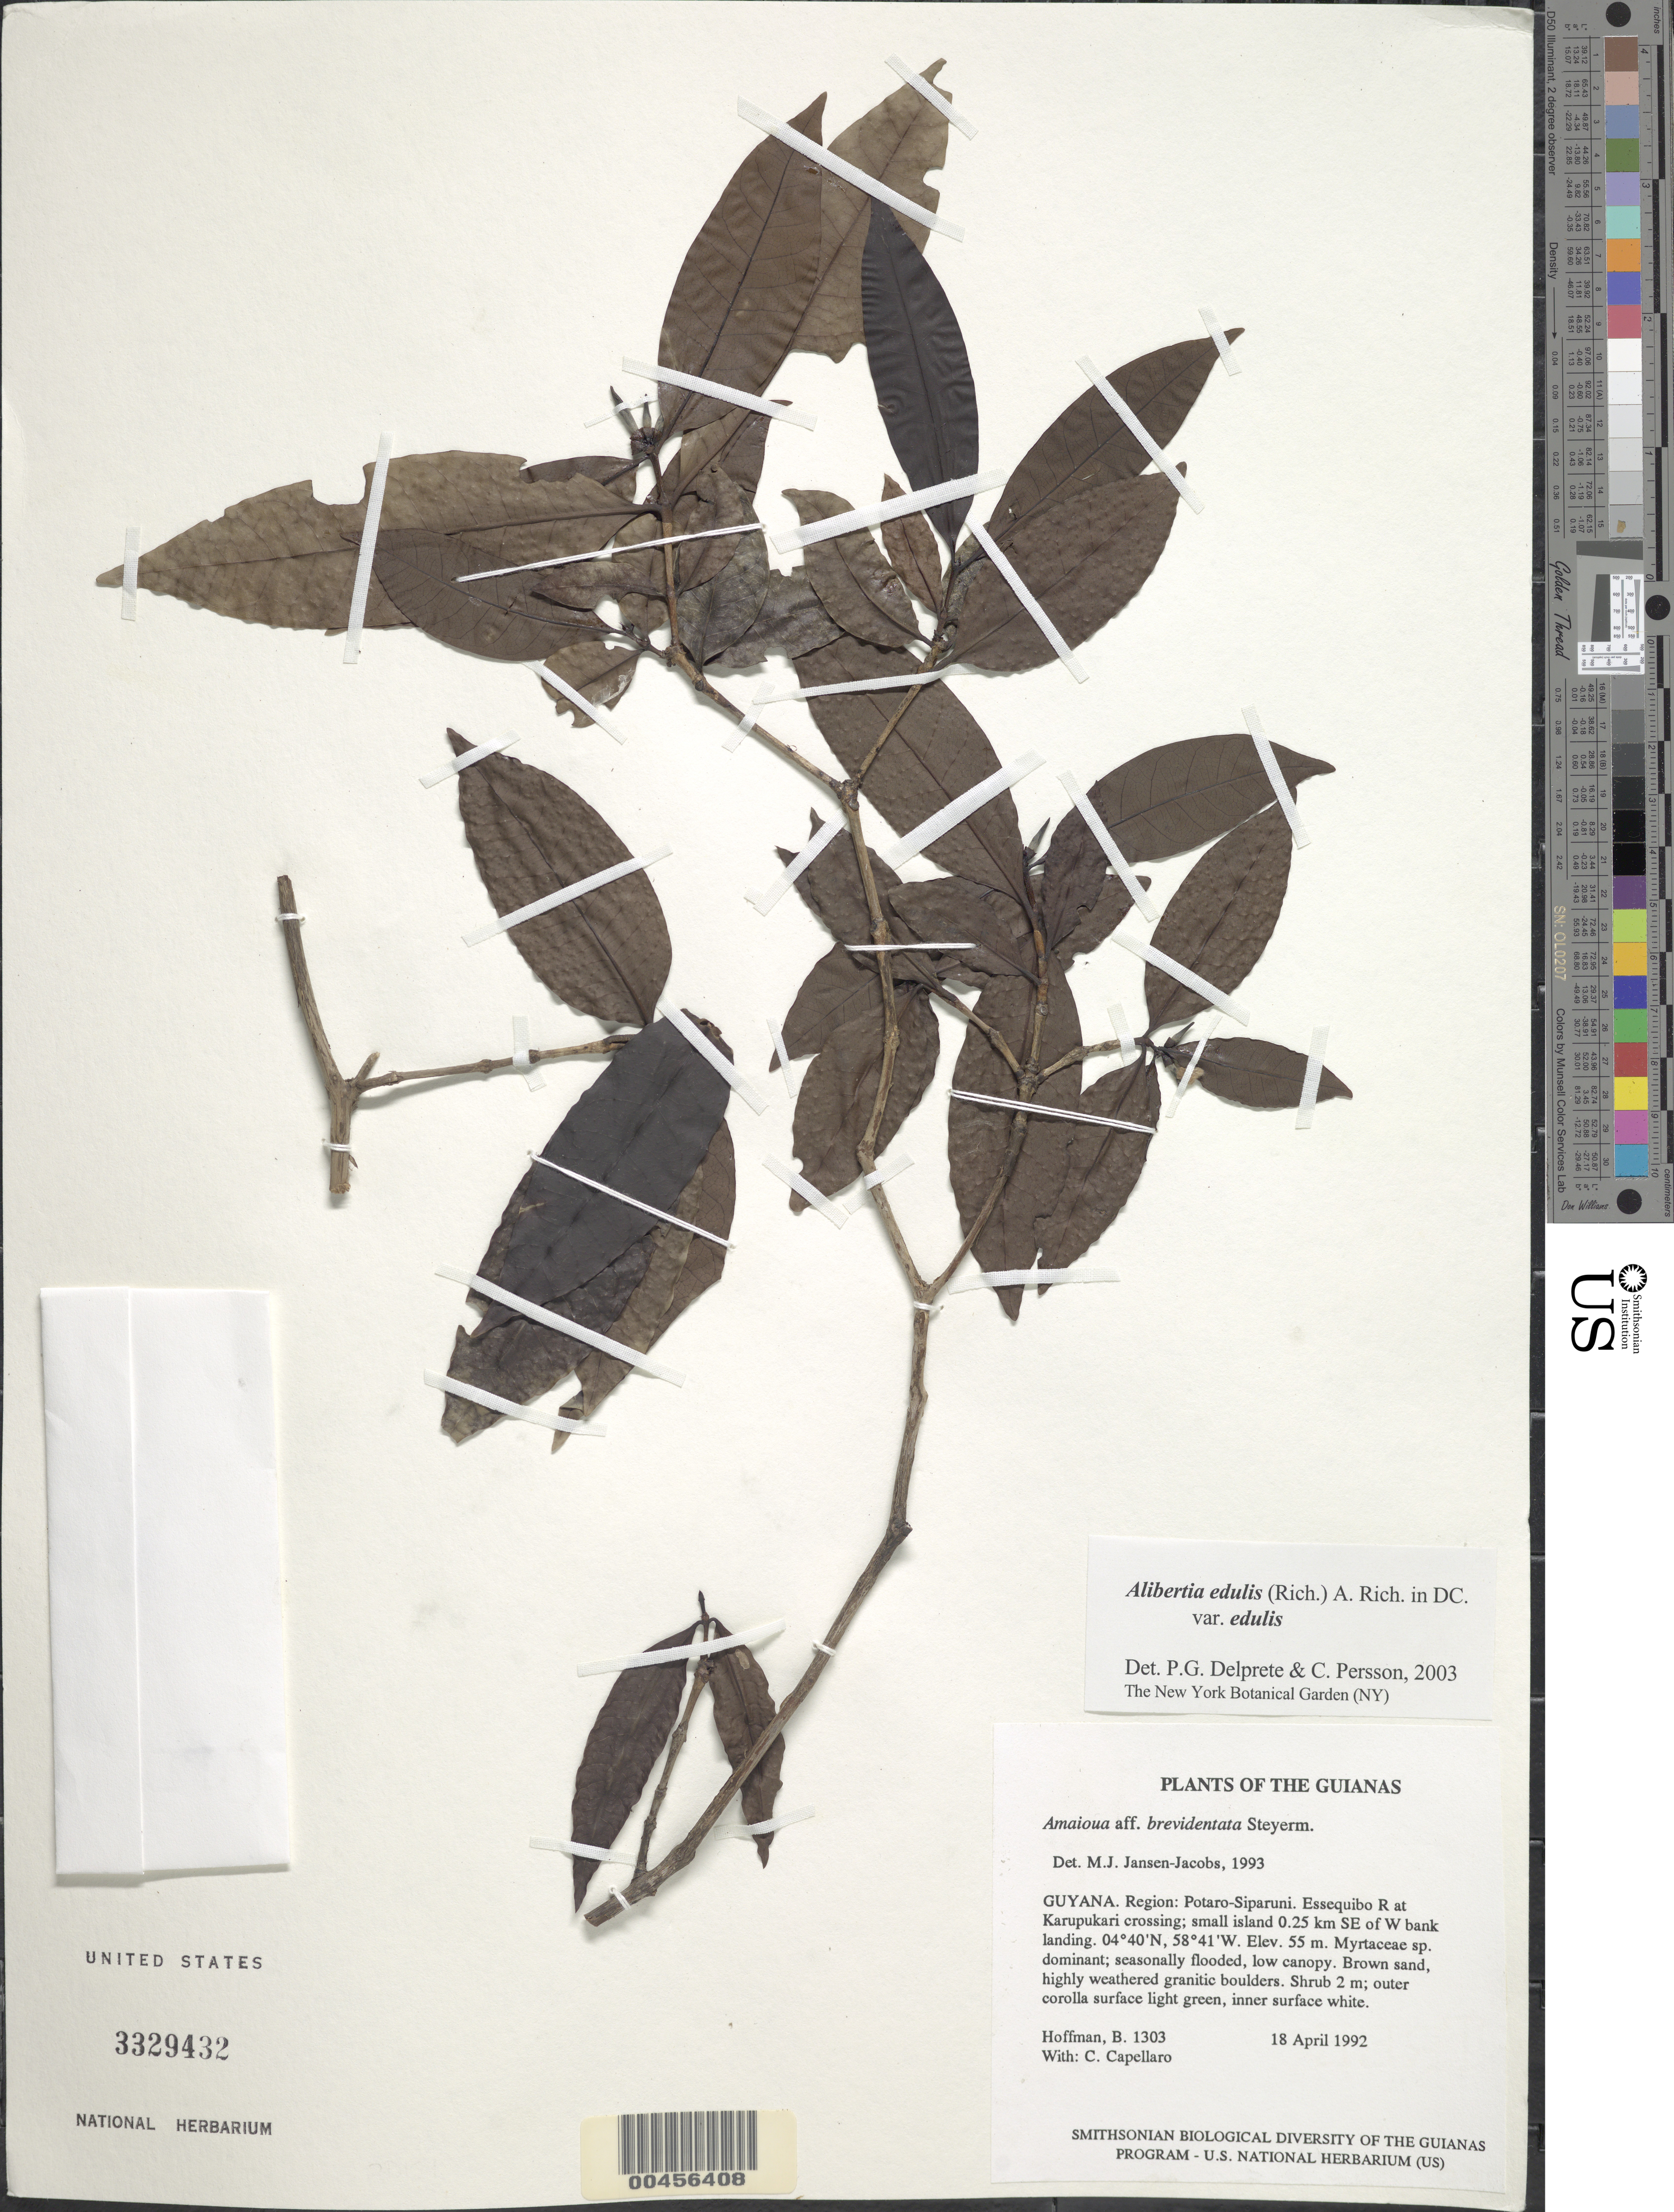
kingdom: Plantae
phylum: Tracheophyta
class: Magnoliopsida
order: Gentianales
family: Rubiaceae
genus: Alibertia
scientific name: Alibertia edulis var. edulis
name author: (Rich.) A. Rich. ex DC.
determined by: Delprete, P. G.; Persson, C. H.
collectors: B. Hoffman & C. Capellaro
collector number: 1303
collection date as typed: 18 April 1992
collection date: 1992-04-18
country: Guyana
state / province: Potaro-Siparuni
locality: Essequibo River at Karupukari crossing; beach on Indian House island, 1 km N. Iwokrama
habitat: Myrtaceae sp. dominant; seasonally flooded, low canopy. Brown sand, highly weathered granitic boulders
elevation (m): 55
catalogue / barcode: US 3329432